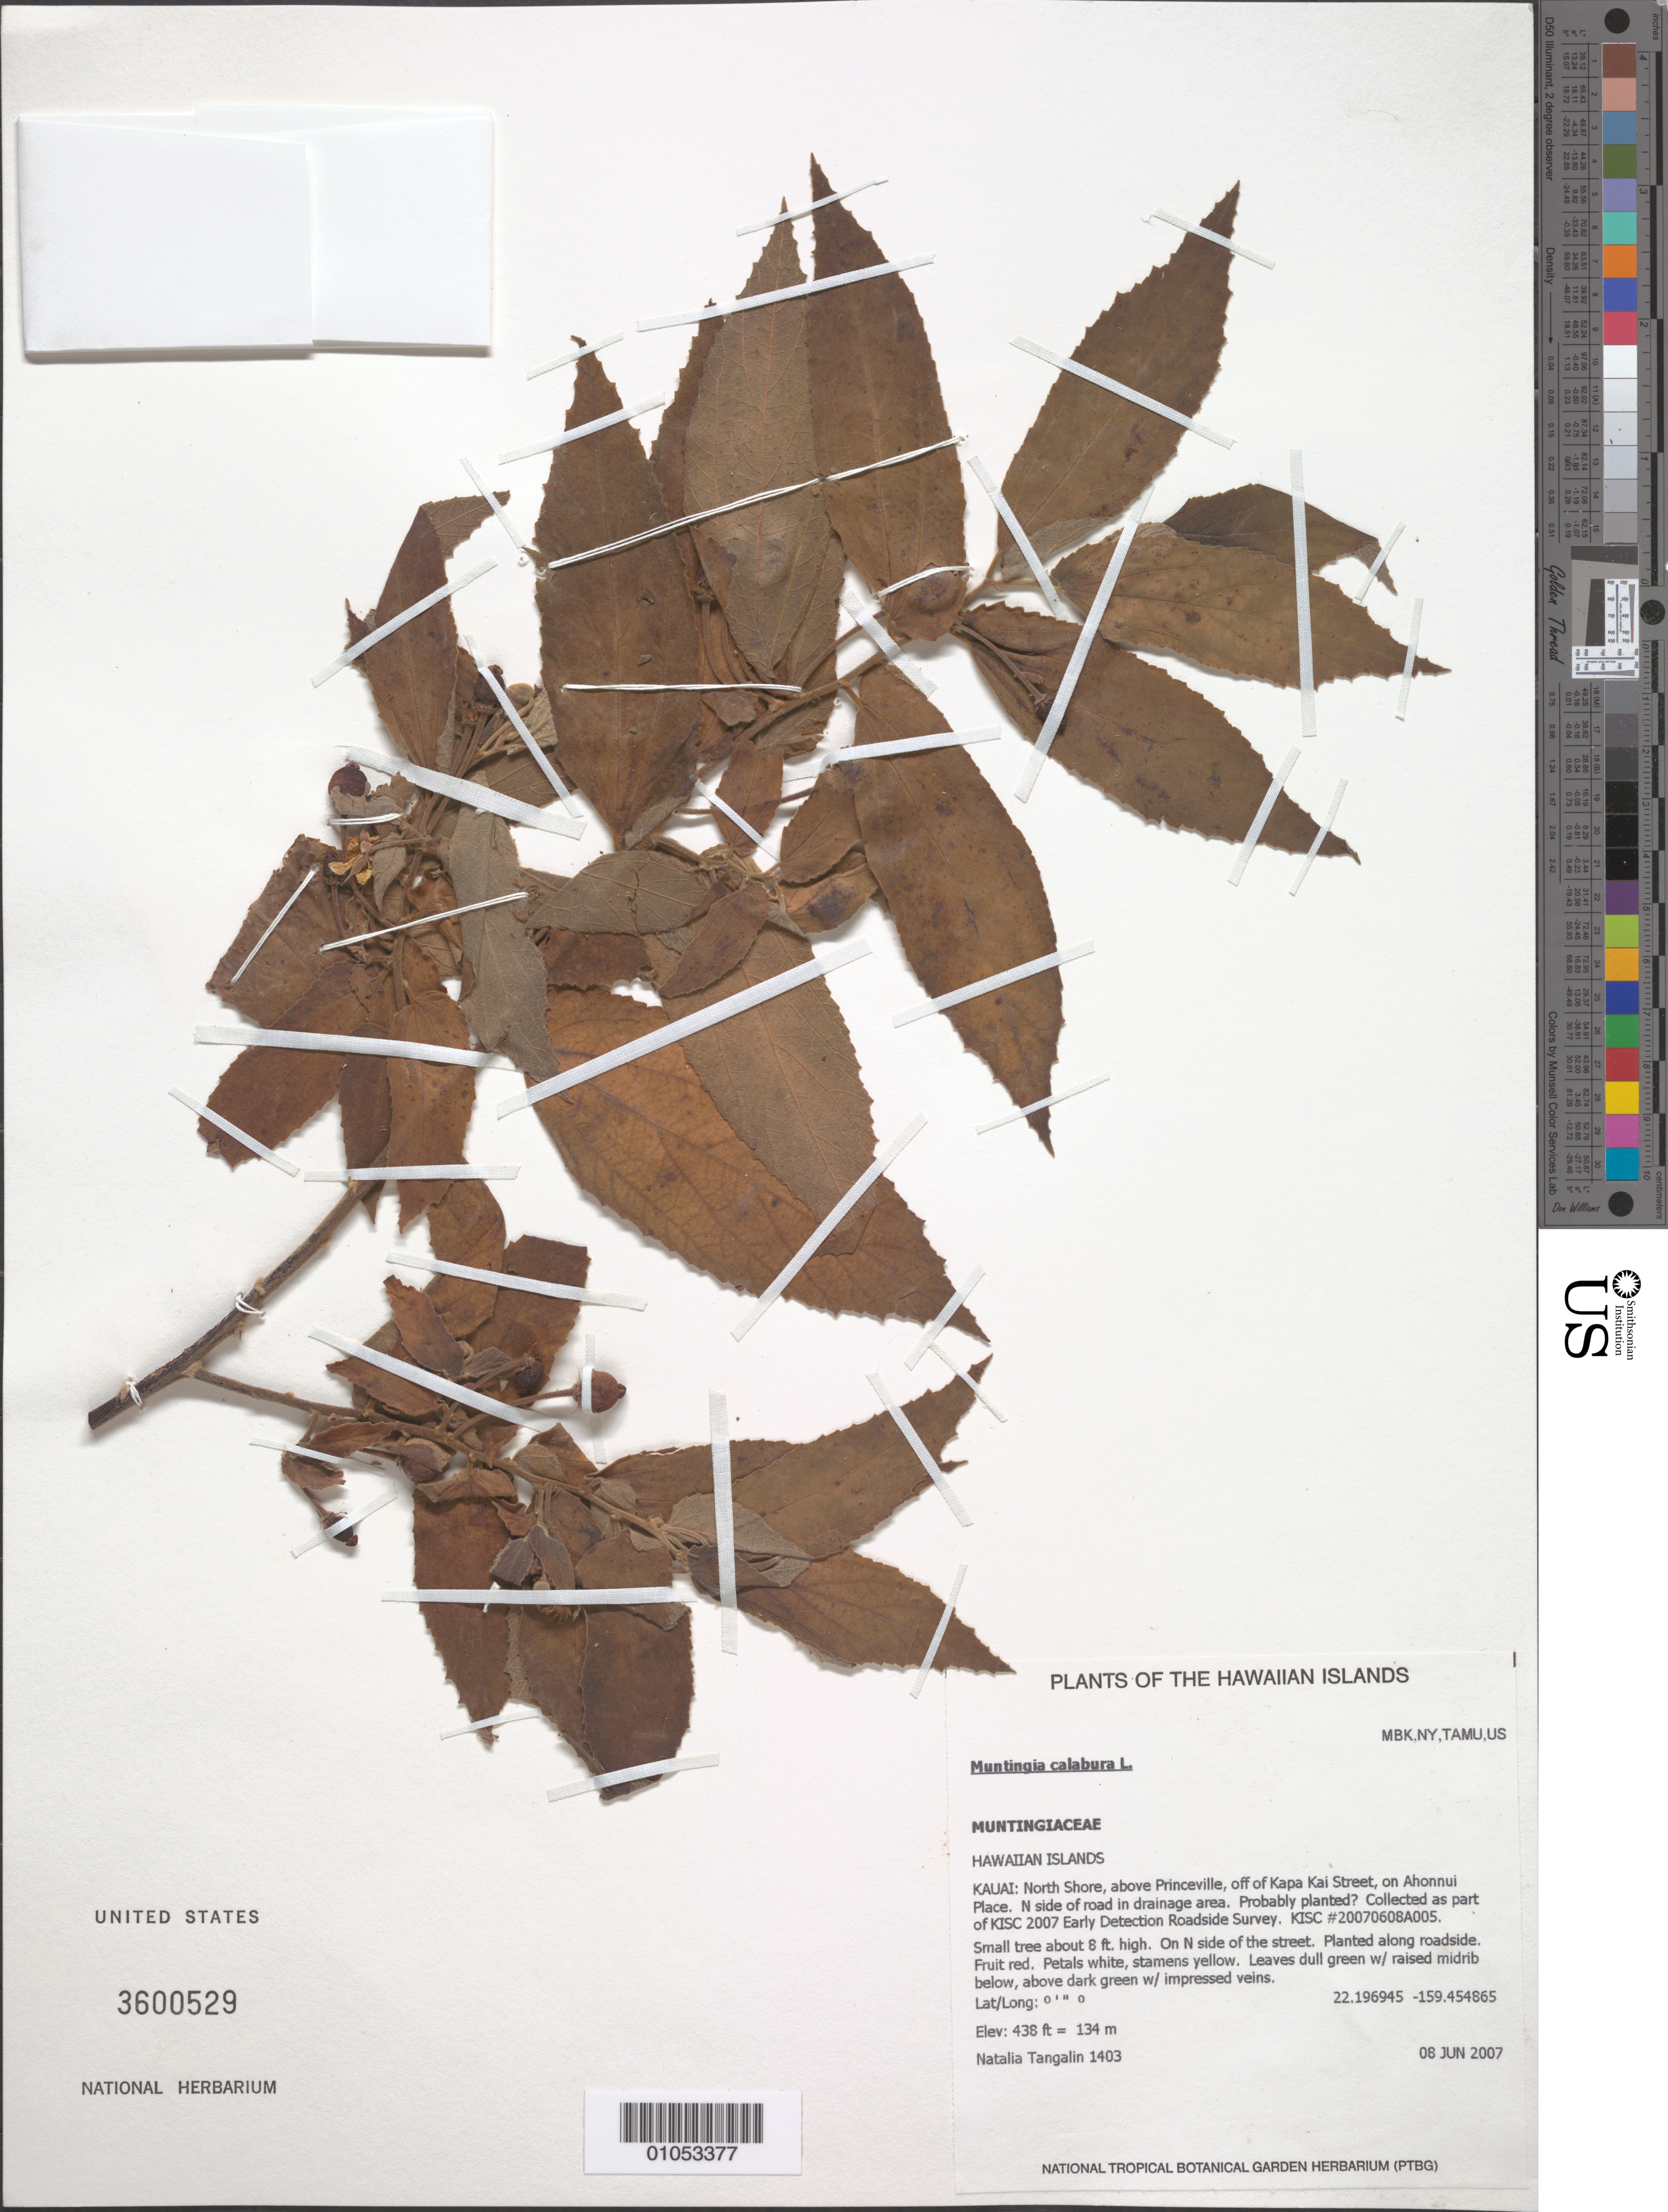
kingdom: Plantae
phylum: Tracheophyta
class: Magnoliopsida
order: Malvales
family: Muntingiaceae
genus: Muntingia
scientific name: Muntingia calabura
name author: L.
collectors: N. Tangalin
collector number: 1403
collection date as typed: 8 Jun 2007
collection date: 2007-06-08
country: United States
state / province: Hawaii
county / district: Kaui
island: Kaua'i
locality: North shore, above Princeville, off of Kapa Kai Street, on Ahonnui Place. N side of road in drainage area. Probably planted? Collected as part of KISC 2007 Early Detection Roadside Survey. On North side of street.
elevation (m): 134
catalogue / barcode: US 3600529